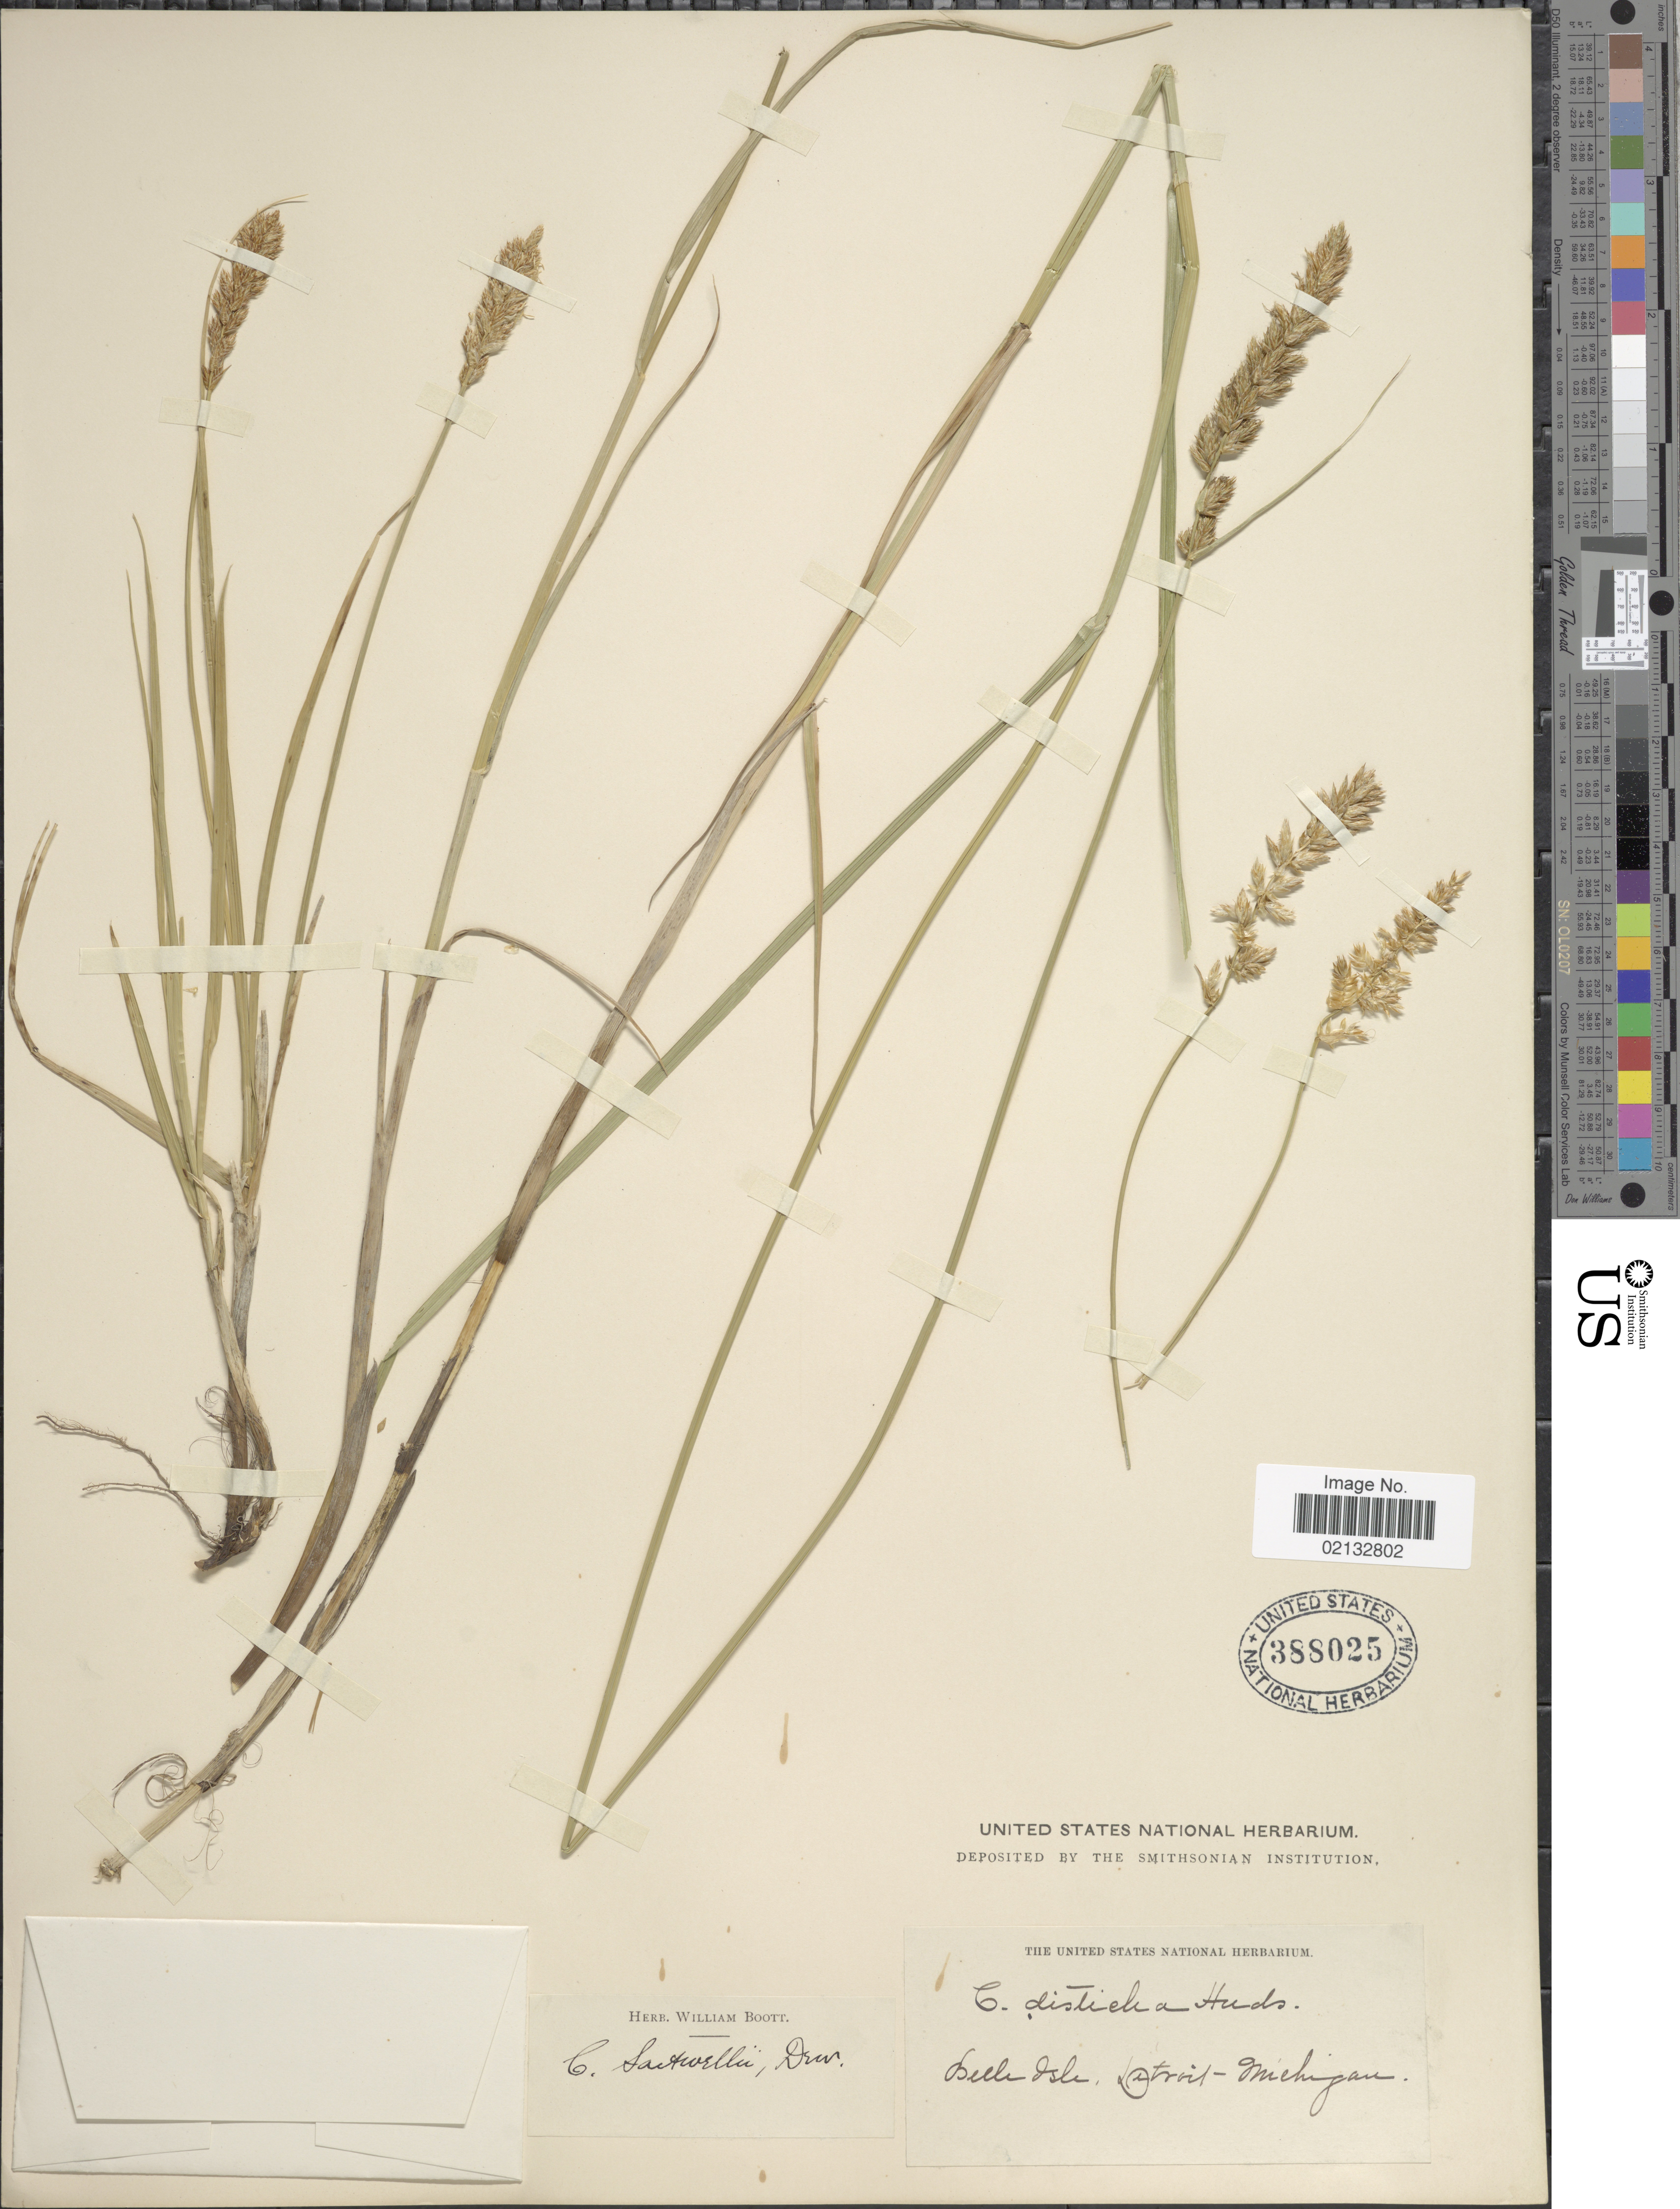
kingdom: Plantae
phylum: Tracheophyta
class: Liliopsida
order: Poales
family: Cyperaceae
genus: Carex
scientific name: Carex sartwellii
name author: Dewey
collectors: U.S. National Herbarium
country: United States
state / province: Michigan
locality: Belle Isle, Detroit.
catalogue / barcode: US 388025